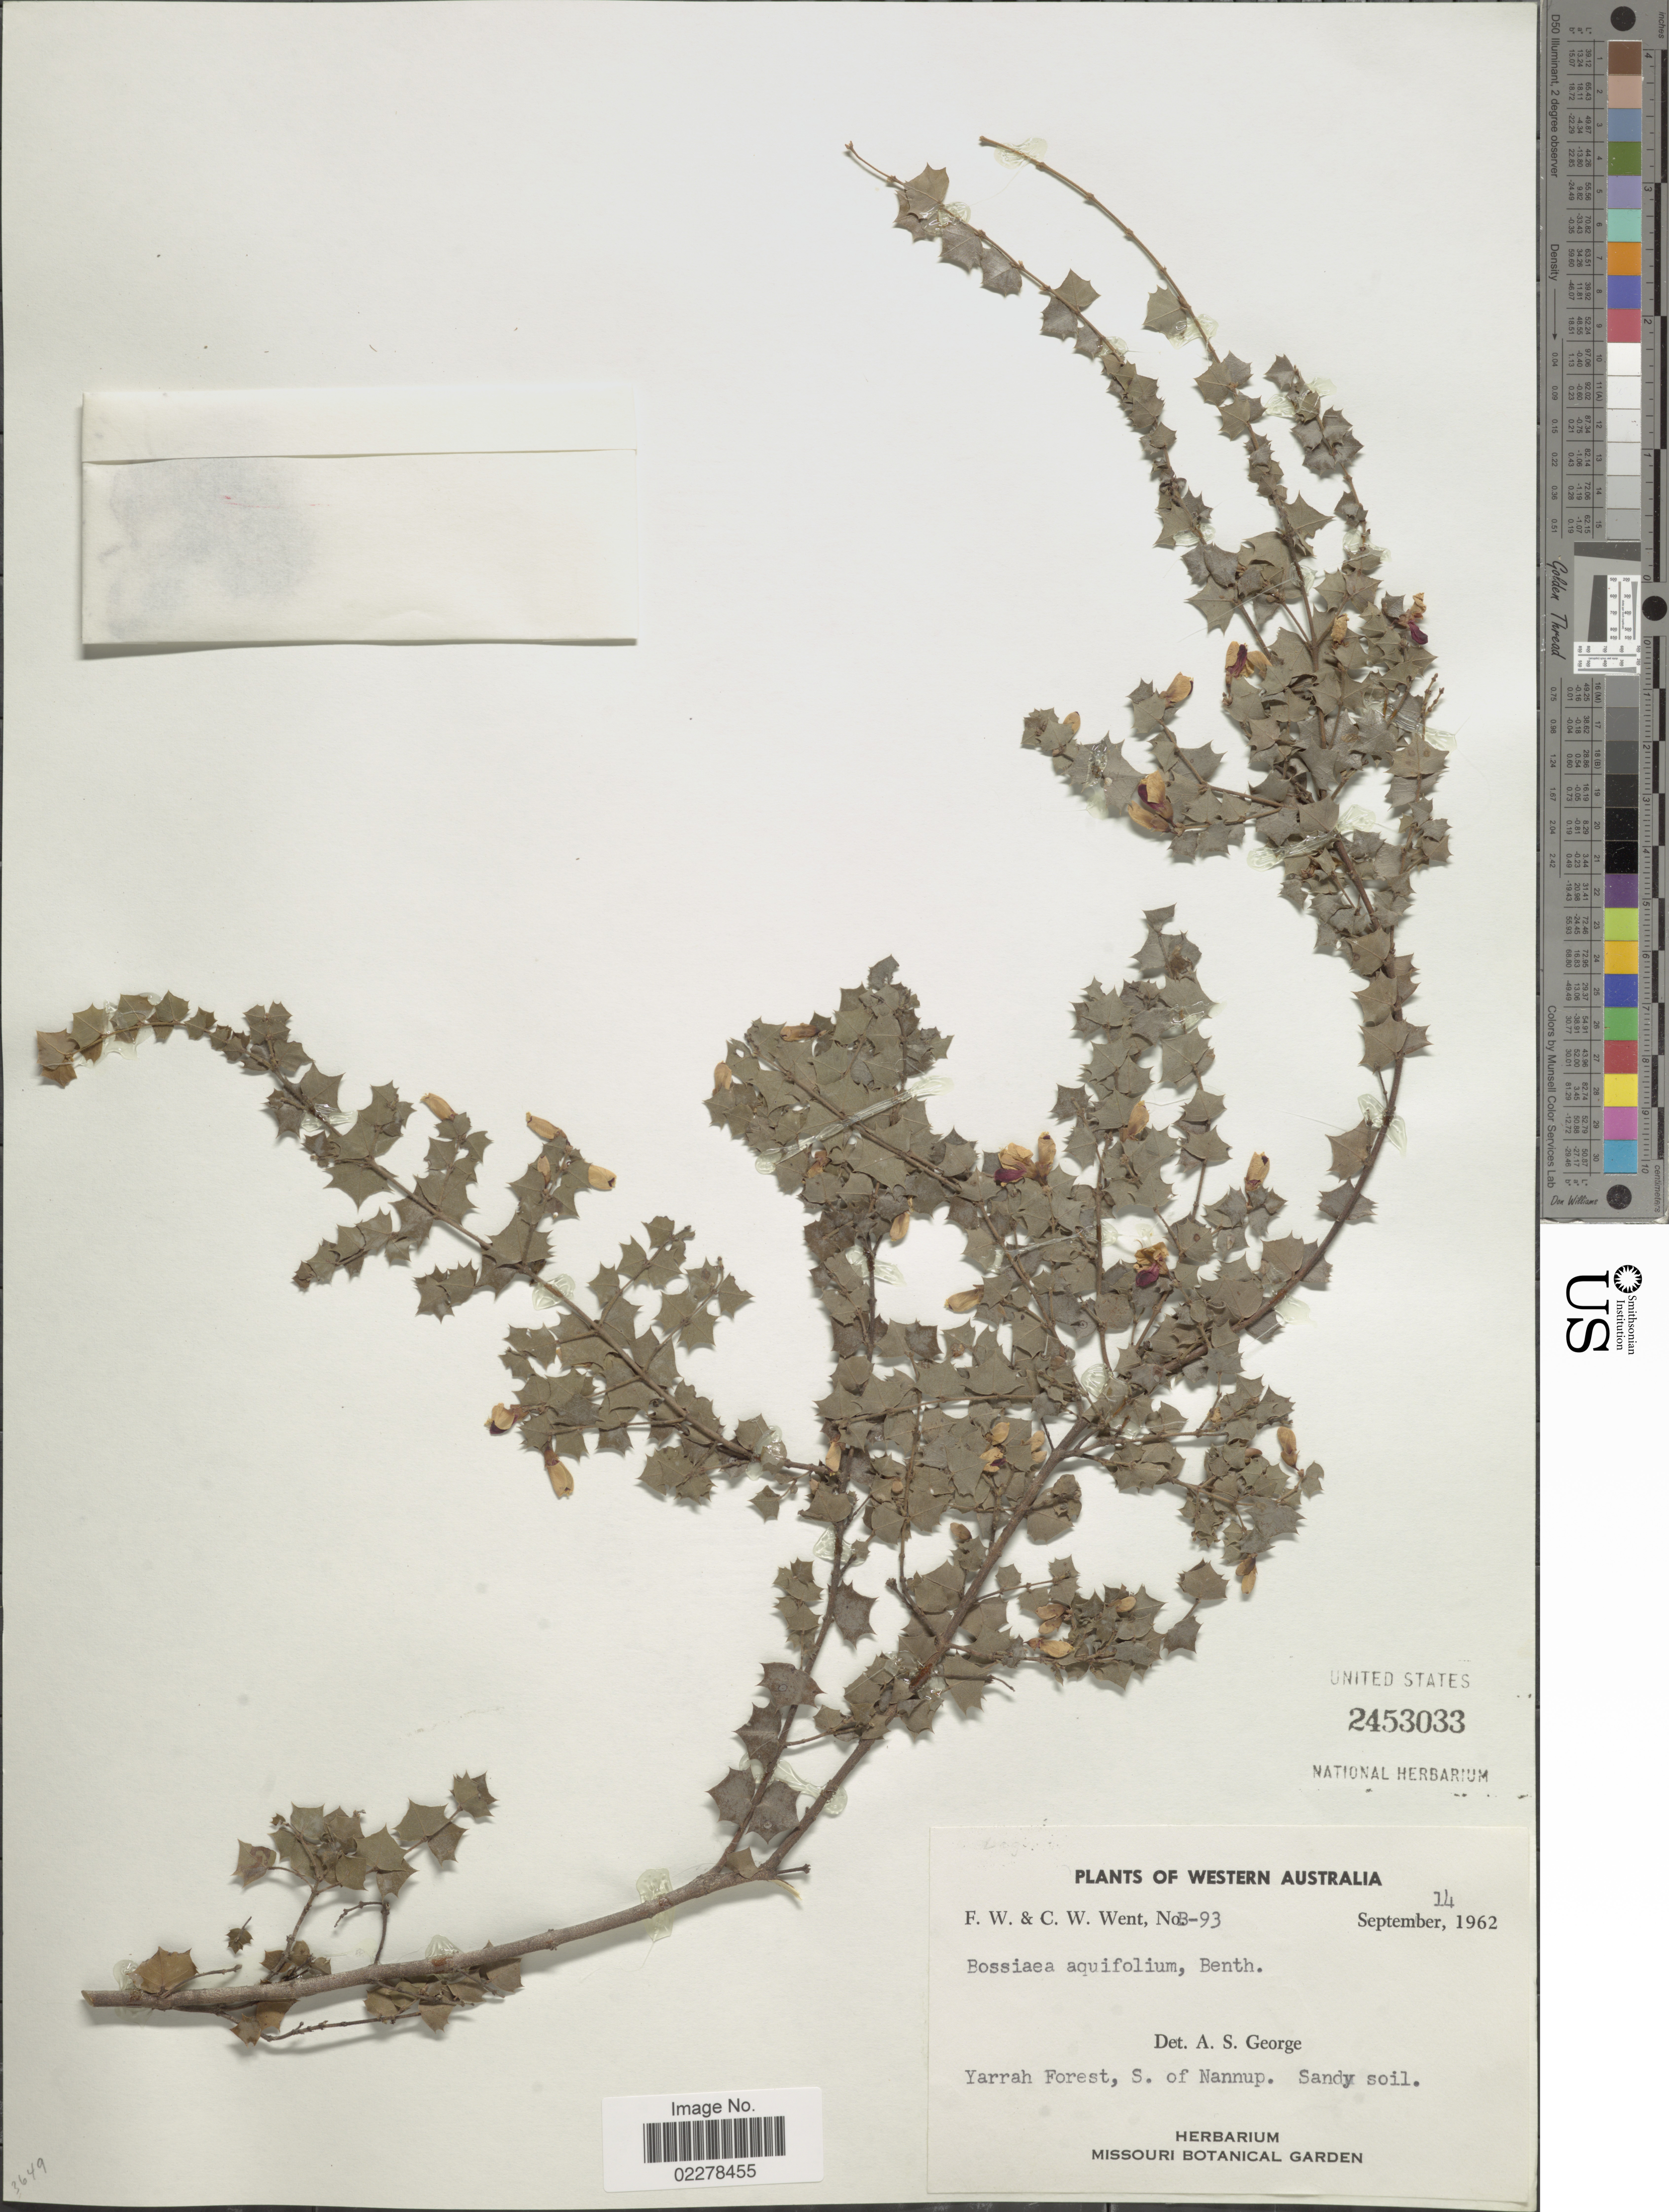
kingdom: Plantae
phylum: Tracheophyta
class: Magnoliopsida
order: Fabales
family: Fabaceae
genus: Bossiaea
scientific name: Bossiaea aquifolium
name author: R. Br.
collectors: F. W. Went & C. W. Went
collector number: b-93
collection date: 1962-09-14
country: Australia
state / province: Western Australia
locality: Yarrah Forest, S. of Nannup.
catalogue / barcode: US 2453033